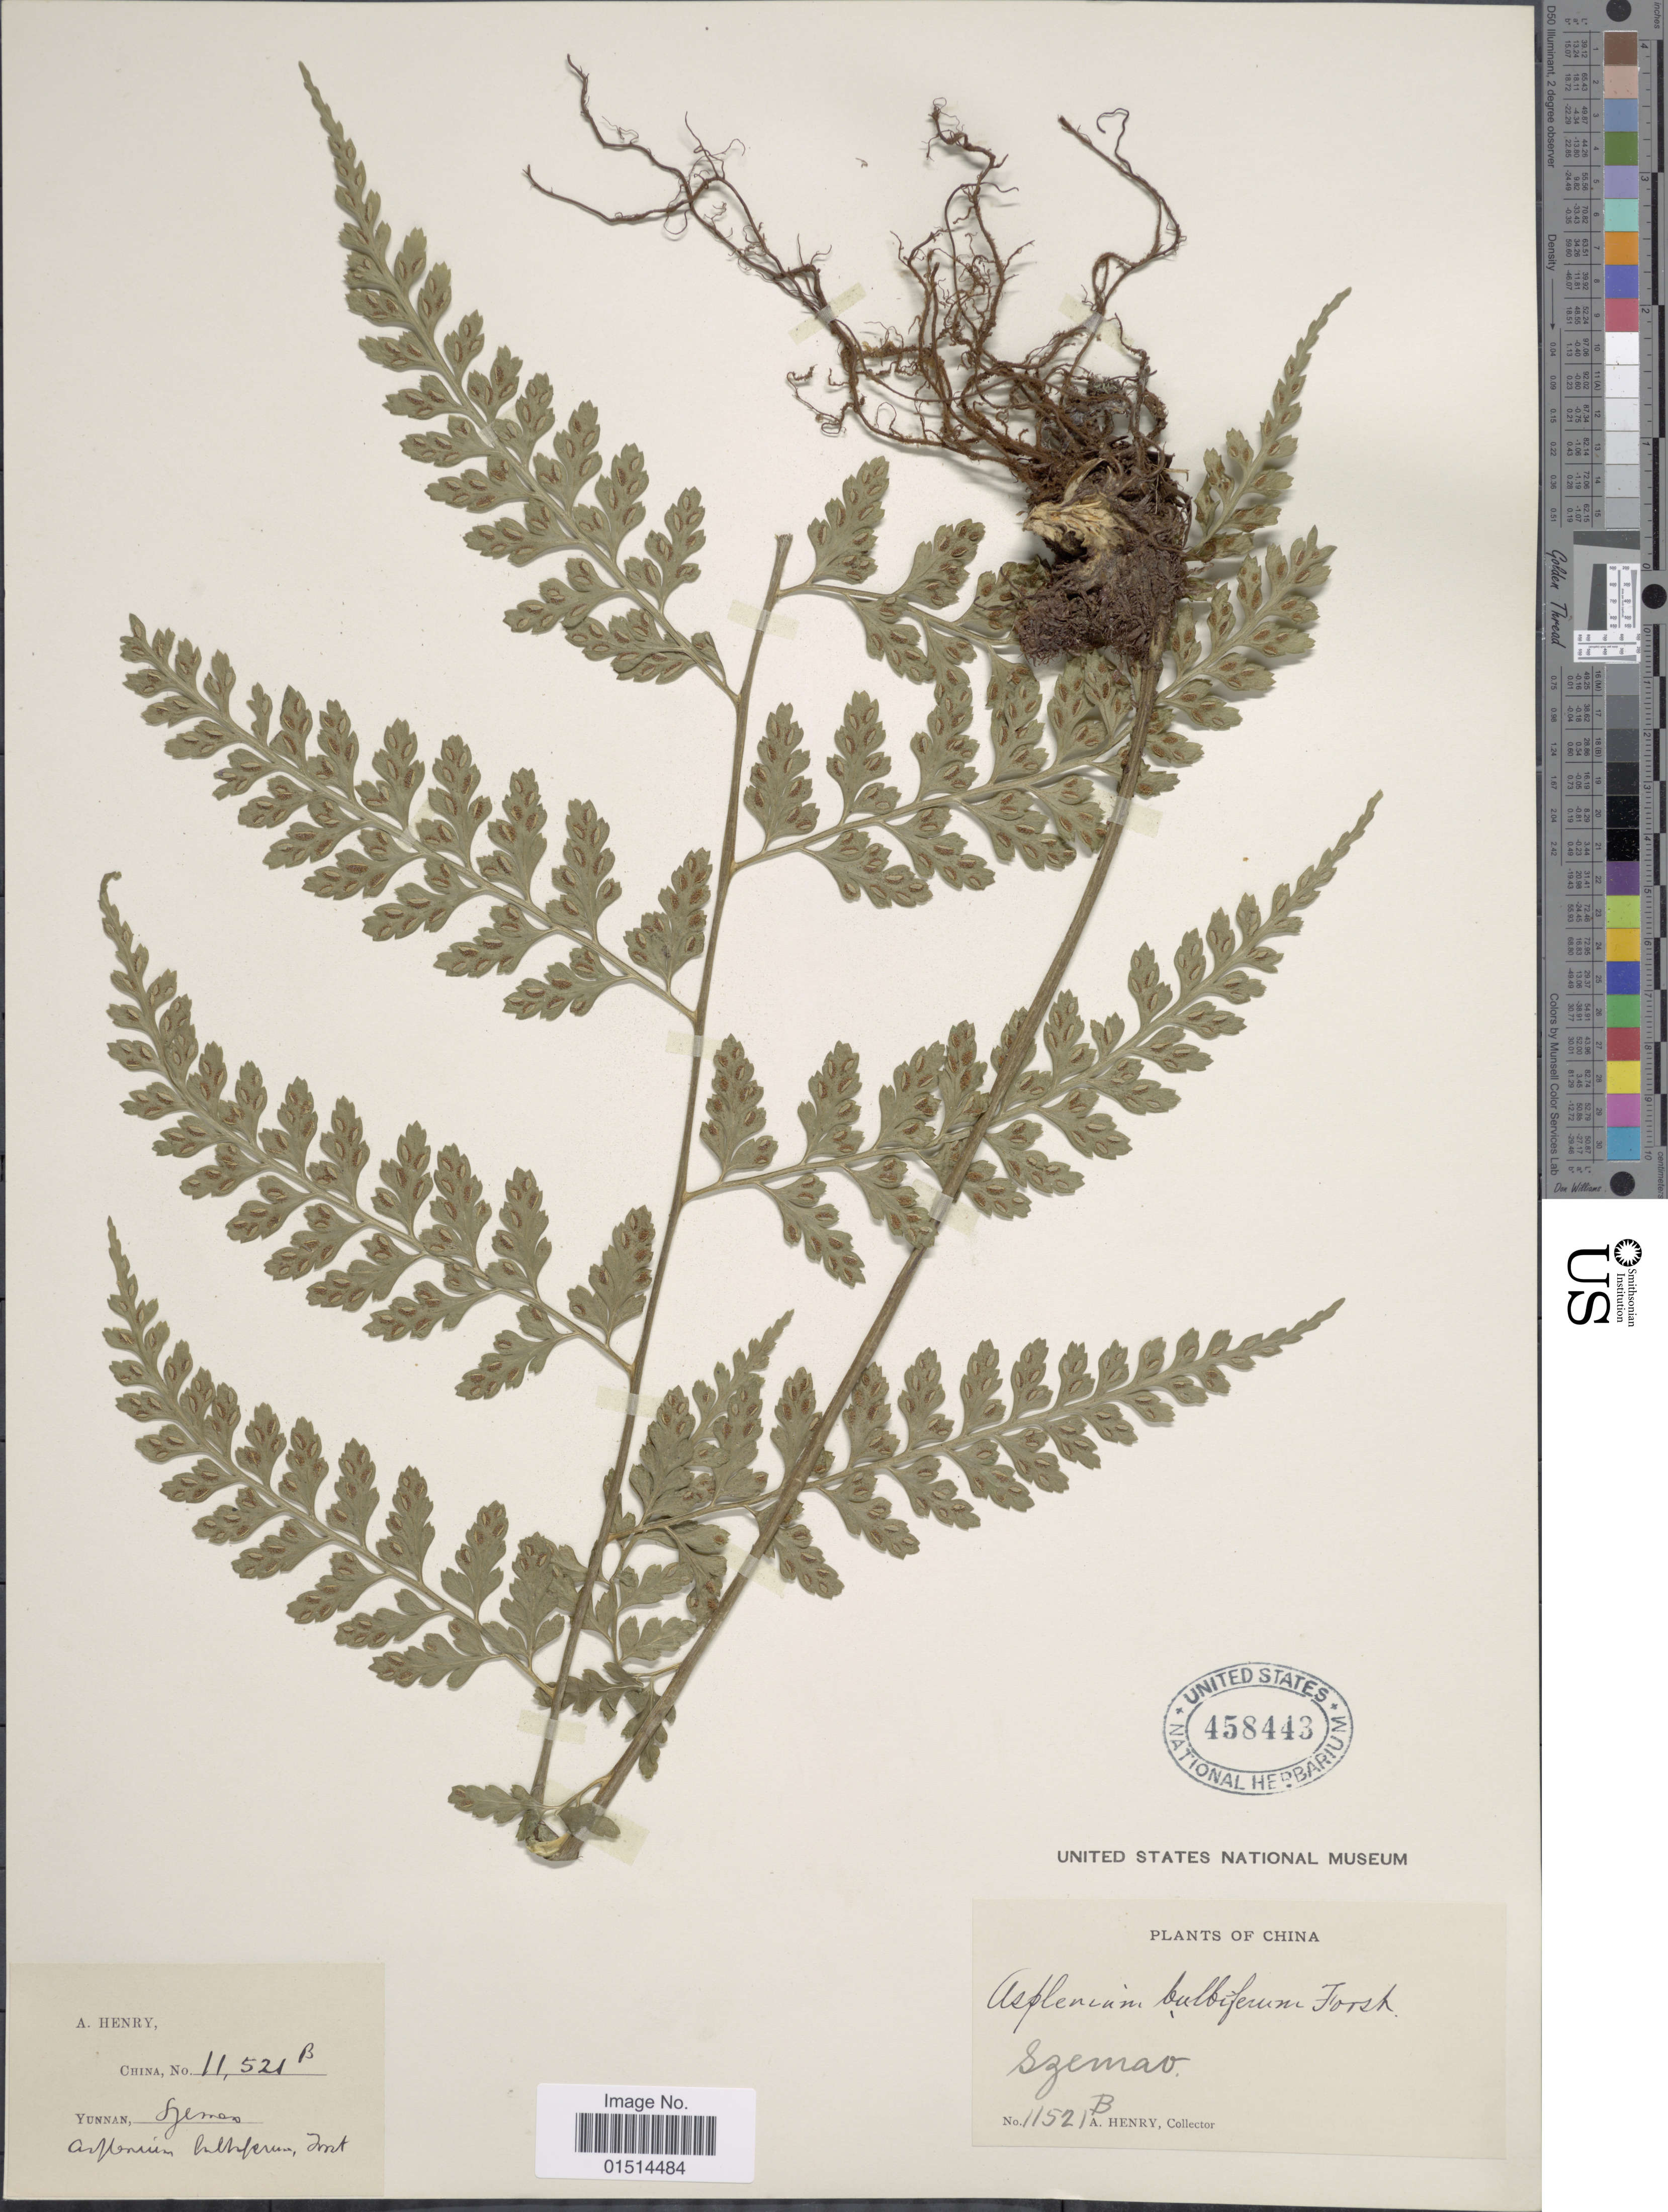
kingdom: Plantae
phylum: Tracheophyta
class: Polypodiopsida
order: Polypodiales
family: Aspleniaceae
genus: Asplenium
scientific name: Asplenium bullatum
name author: Wall. ex Mett.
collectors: A. Henry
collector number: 11521 B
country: China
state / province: Yunnan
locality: Szemao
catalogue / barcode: US 458443